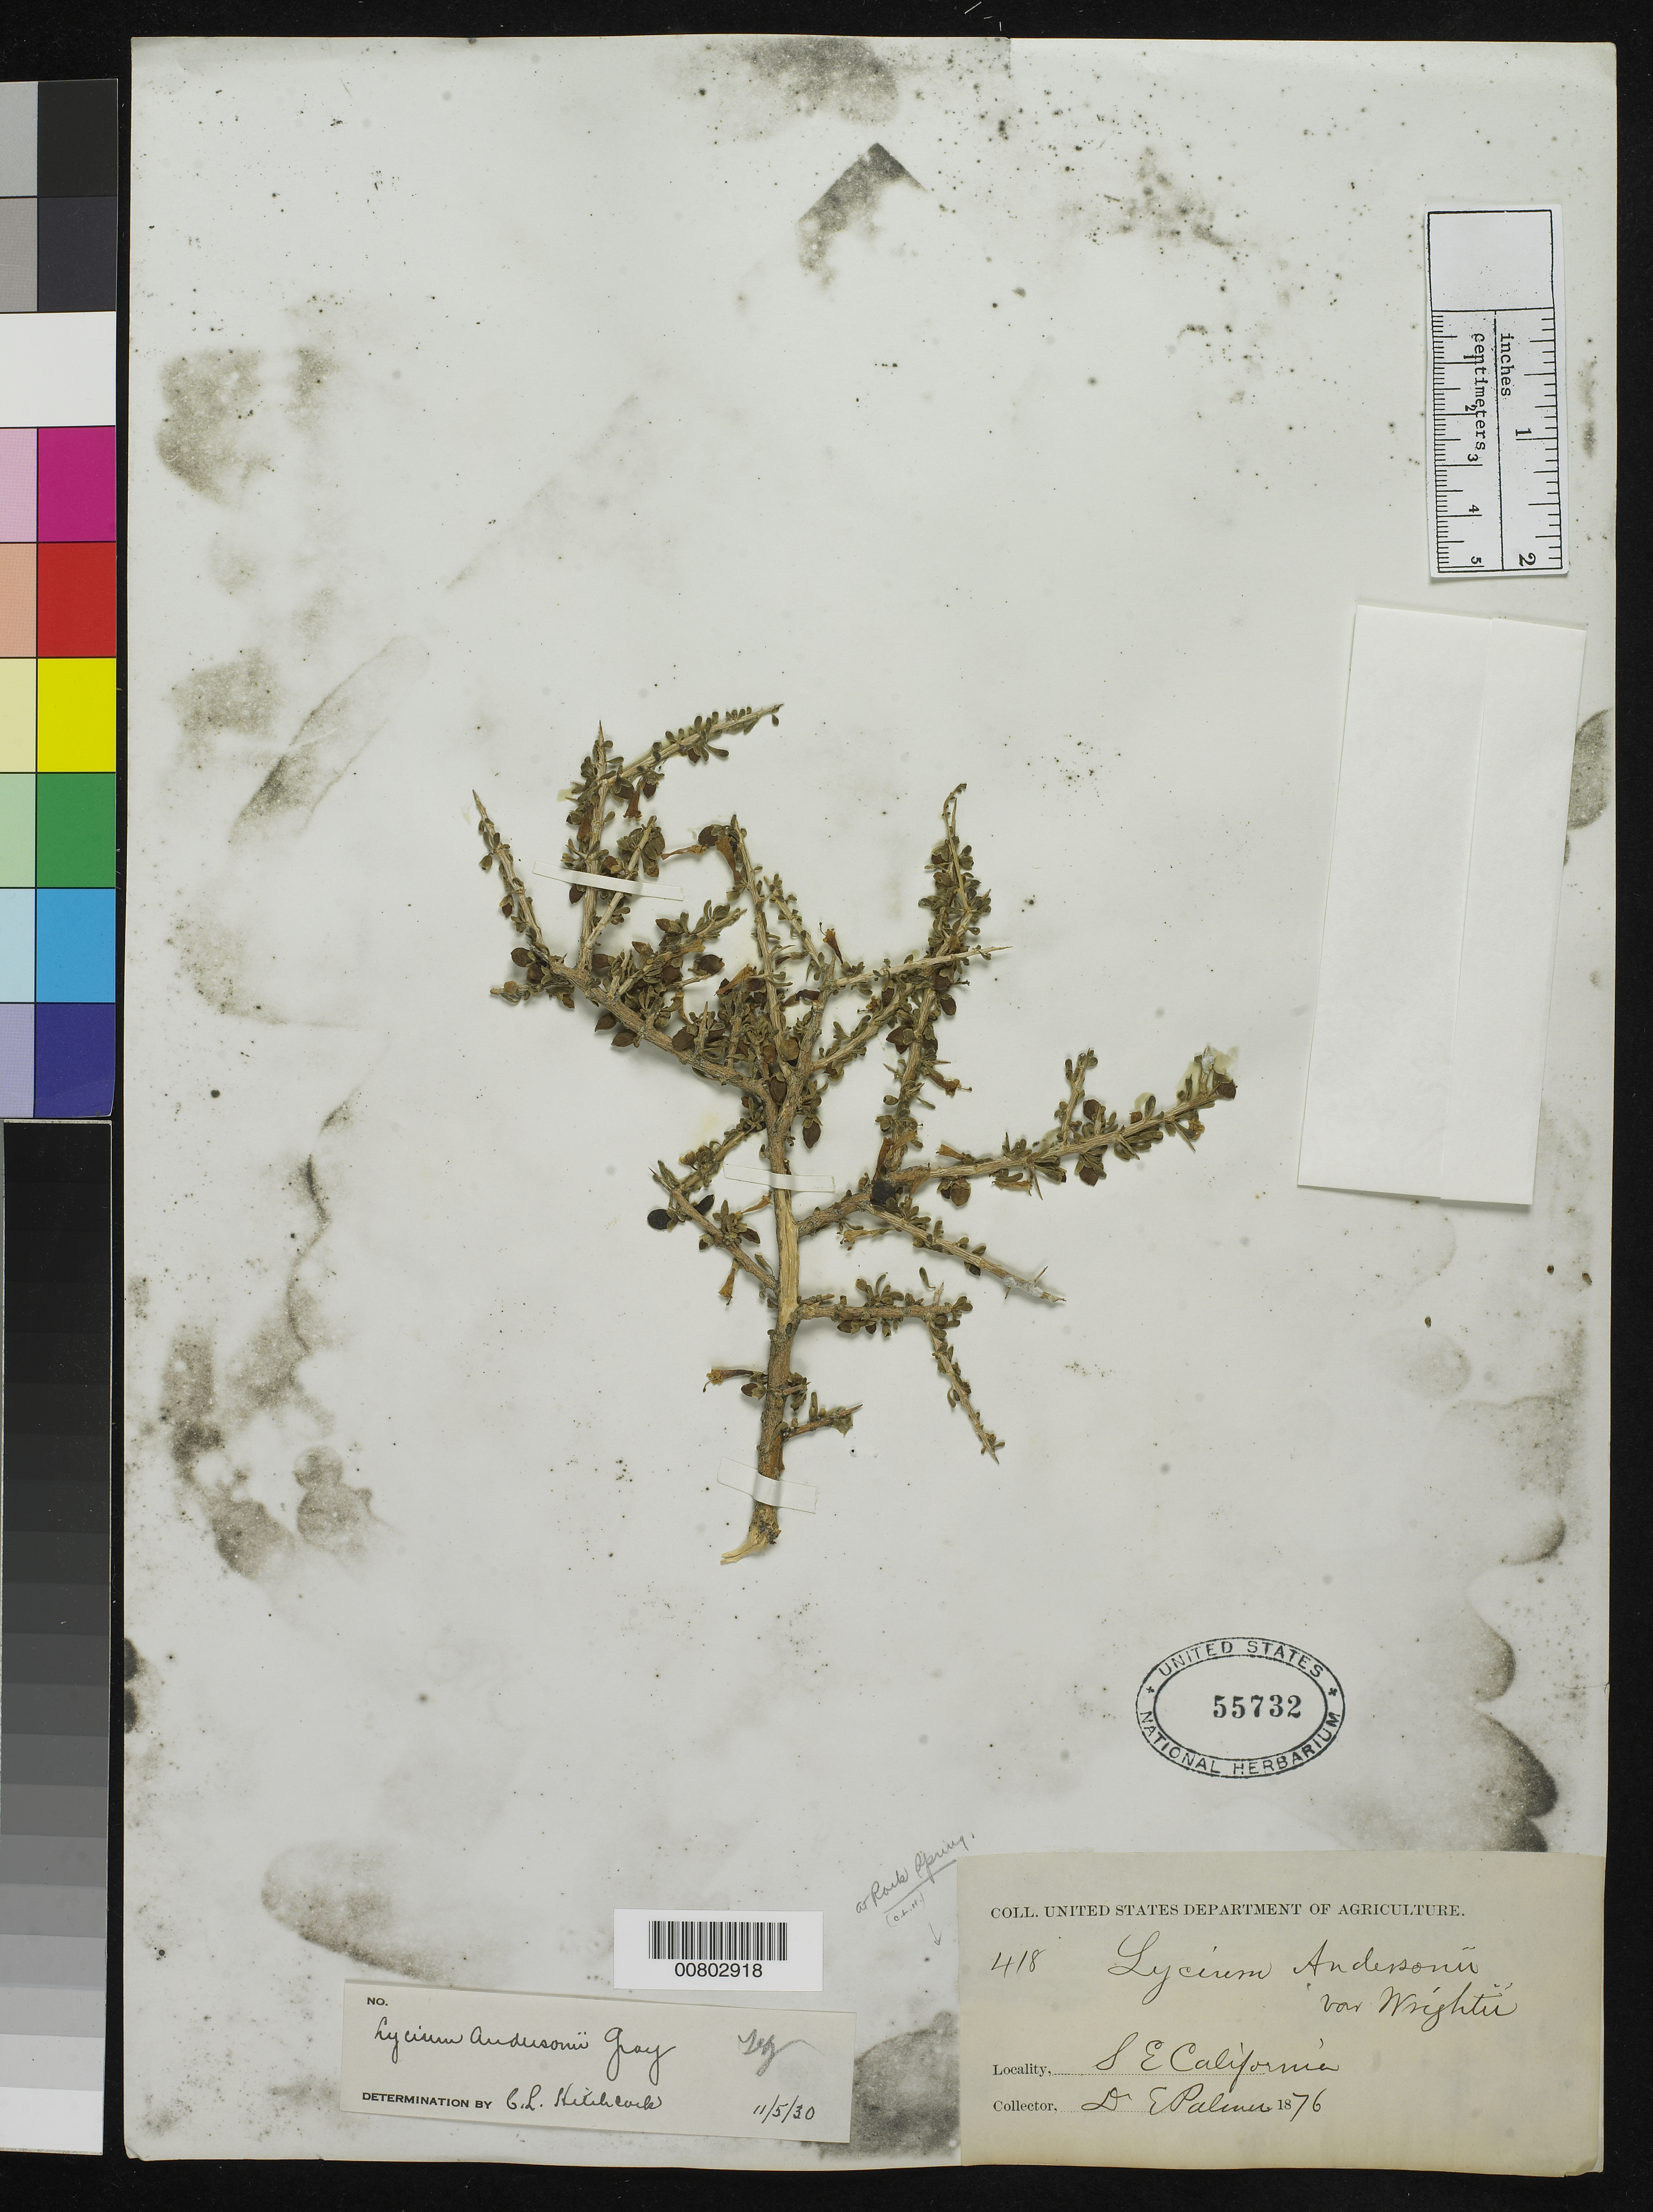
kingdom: Plantae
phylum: Tracheophyta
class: Magnoliopsida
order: Solanales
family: Solanaceae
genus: Lycium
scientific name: Lycium andersonii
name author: A. Gray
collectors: E. Palmer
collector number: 418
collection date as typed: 1876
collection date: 1876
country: United States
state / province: California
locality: SE California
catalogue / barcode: US 55732